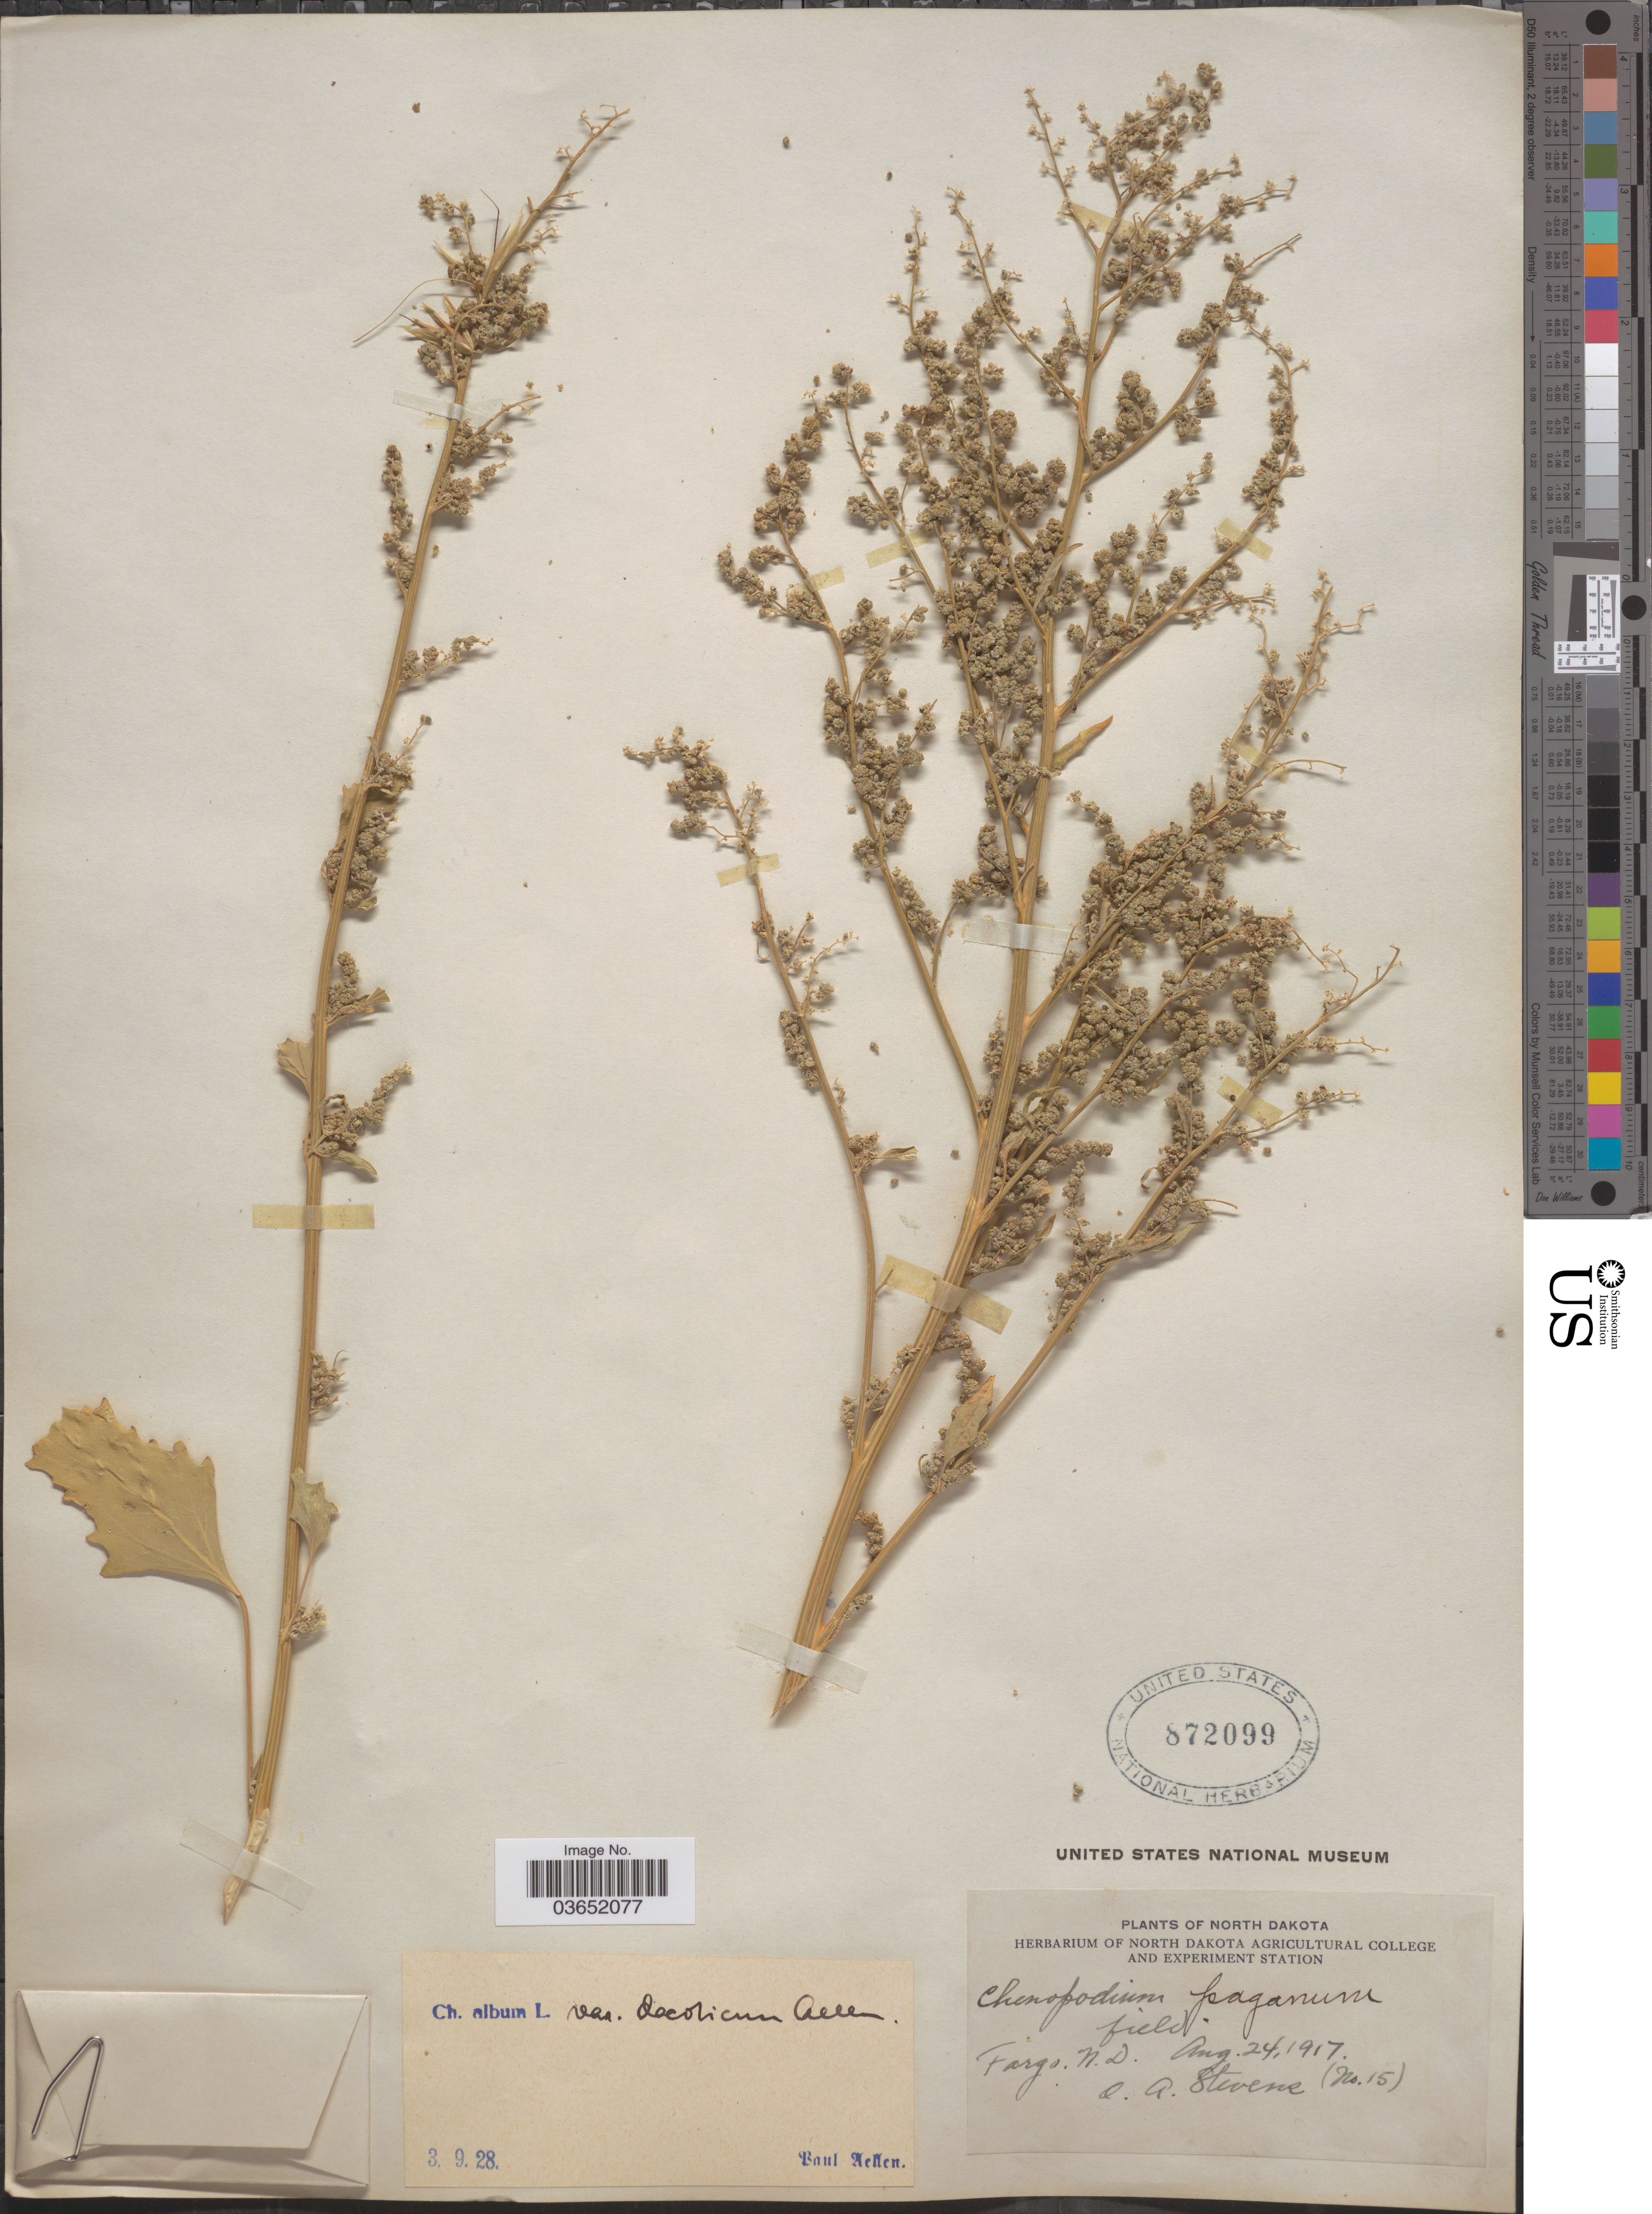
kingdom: Plantae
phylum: Tracheophyta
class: Magnoliopsida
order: Caryophyllales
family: Amaranthaceae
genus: Chenopodium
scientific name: Chenopodium album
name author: L.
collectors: O. A. Stevens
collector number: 15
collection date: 1917-08-24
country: United States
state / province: North Dakota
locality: Fargo.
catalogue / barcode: US 872099